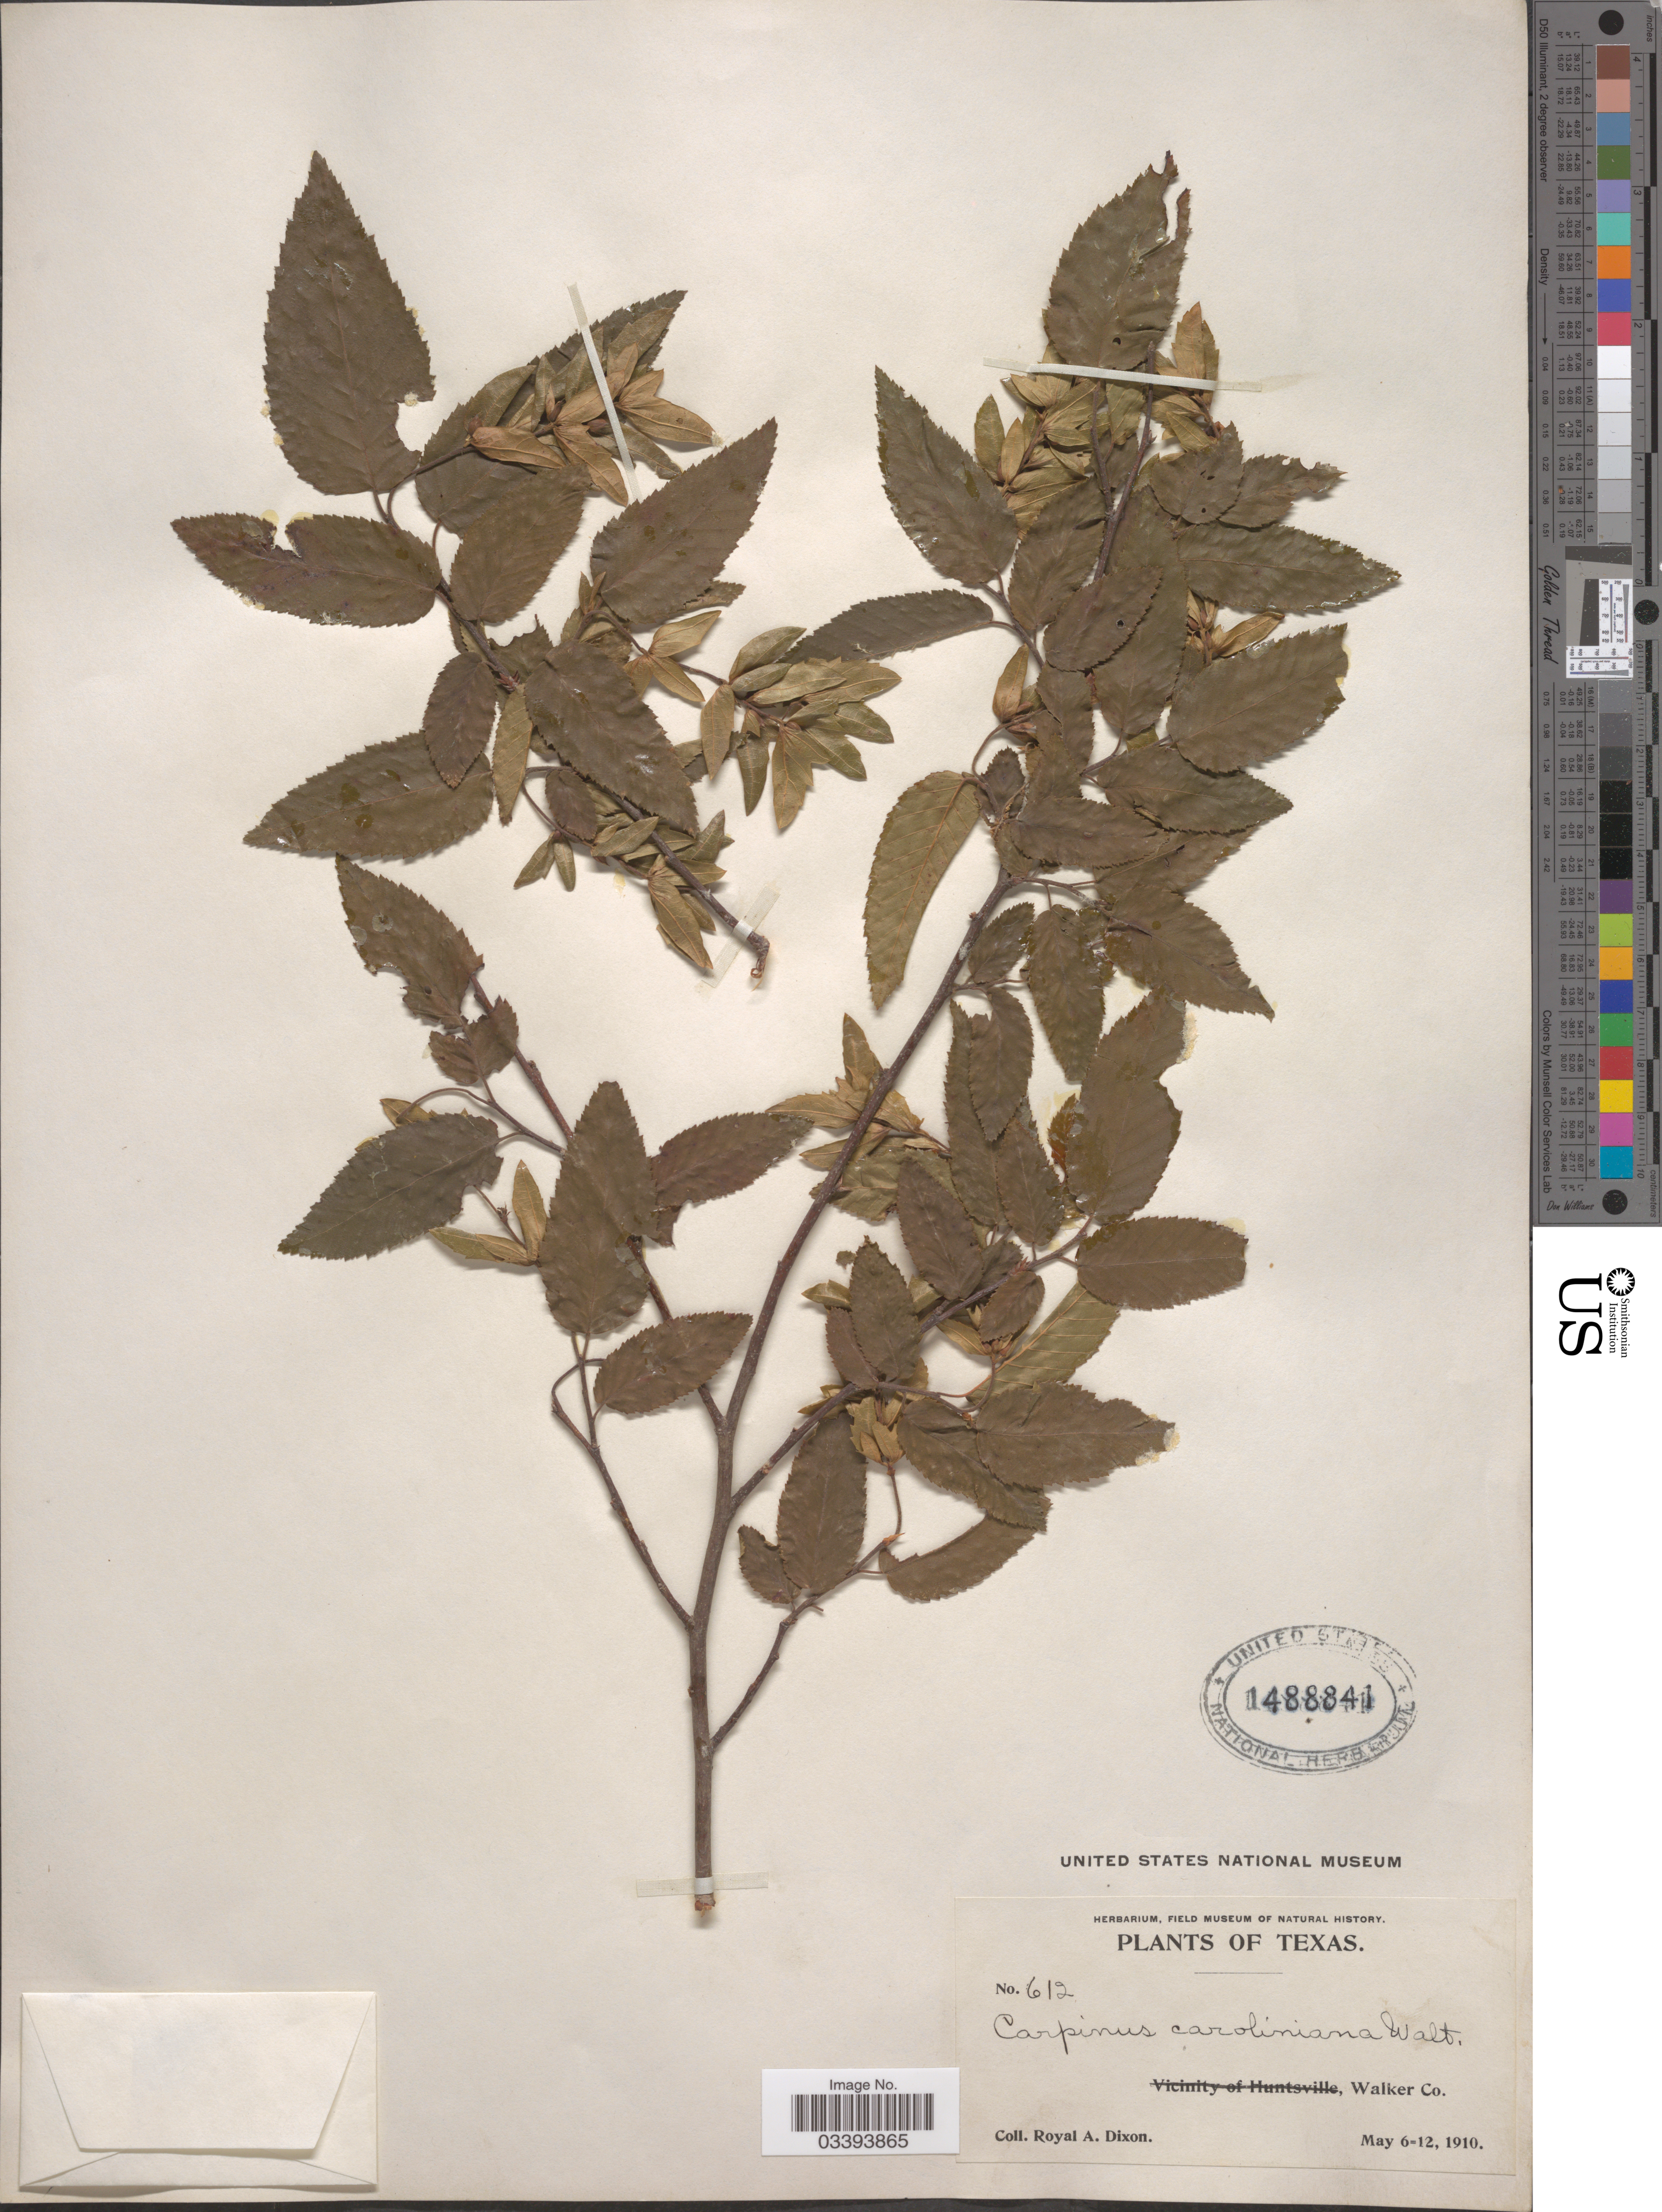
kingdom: Plantae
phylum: Tracheophyta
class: Magnoliopsida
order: Fagales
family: Betulaceae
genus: Carpinus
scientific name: Carpinus caroliniana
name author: Walter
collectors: R. A. Dixon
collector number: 612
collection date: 1910-05-06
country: United States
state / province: Texas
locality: Walker Co.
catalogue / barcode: US 1488841